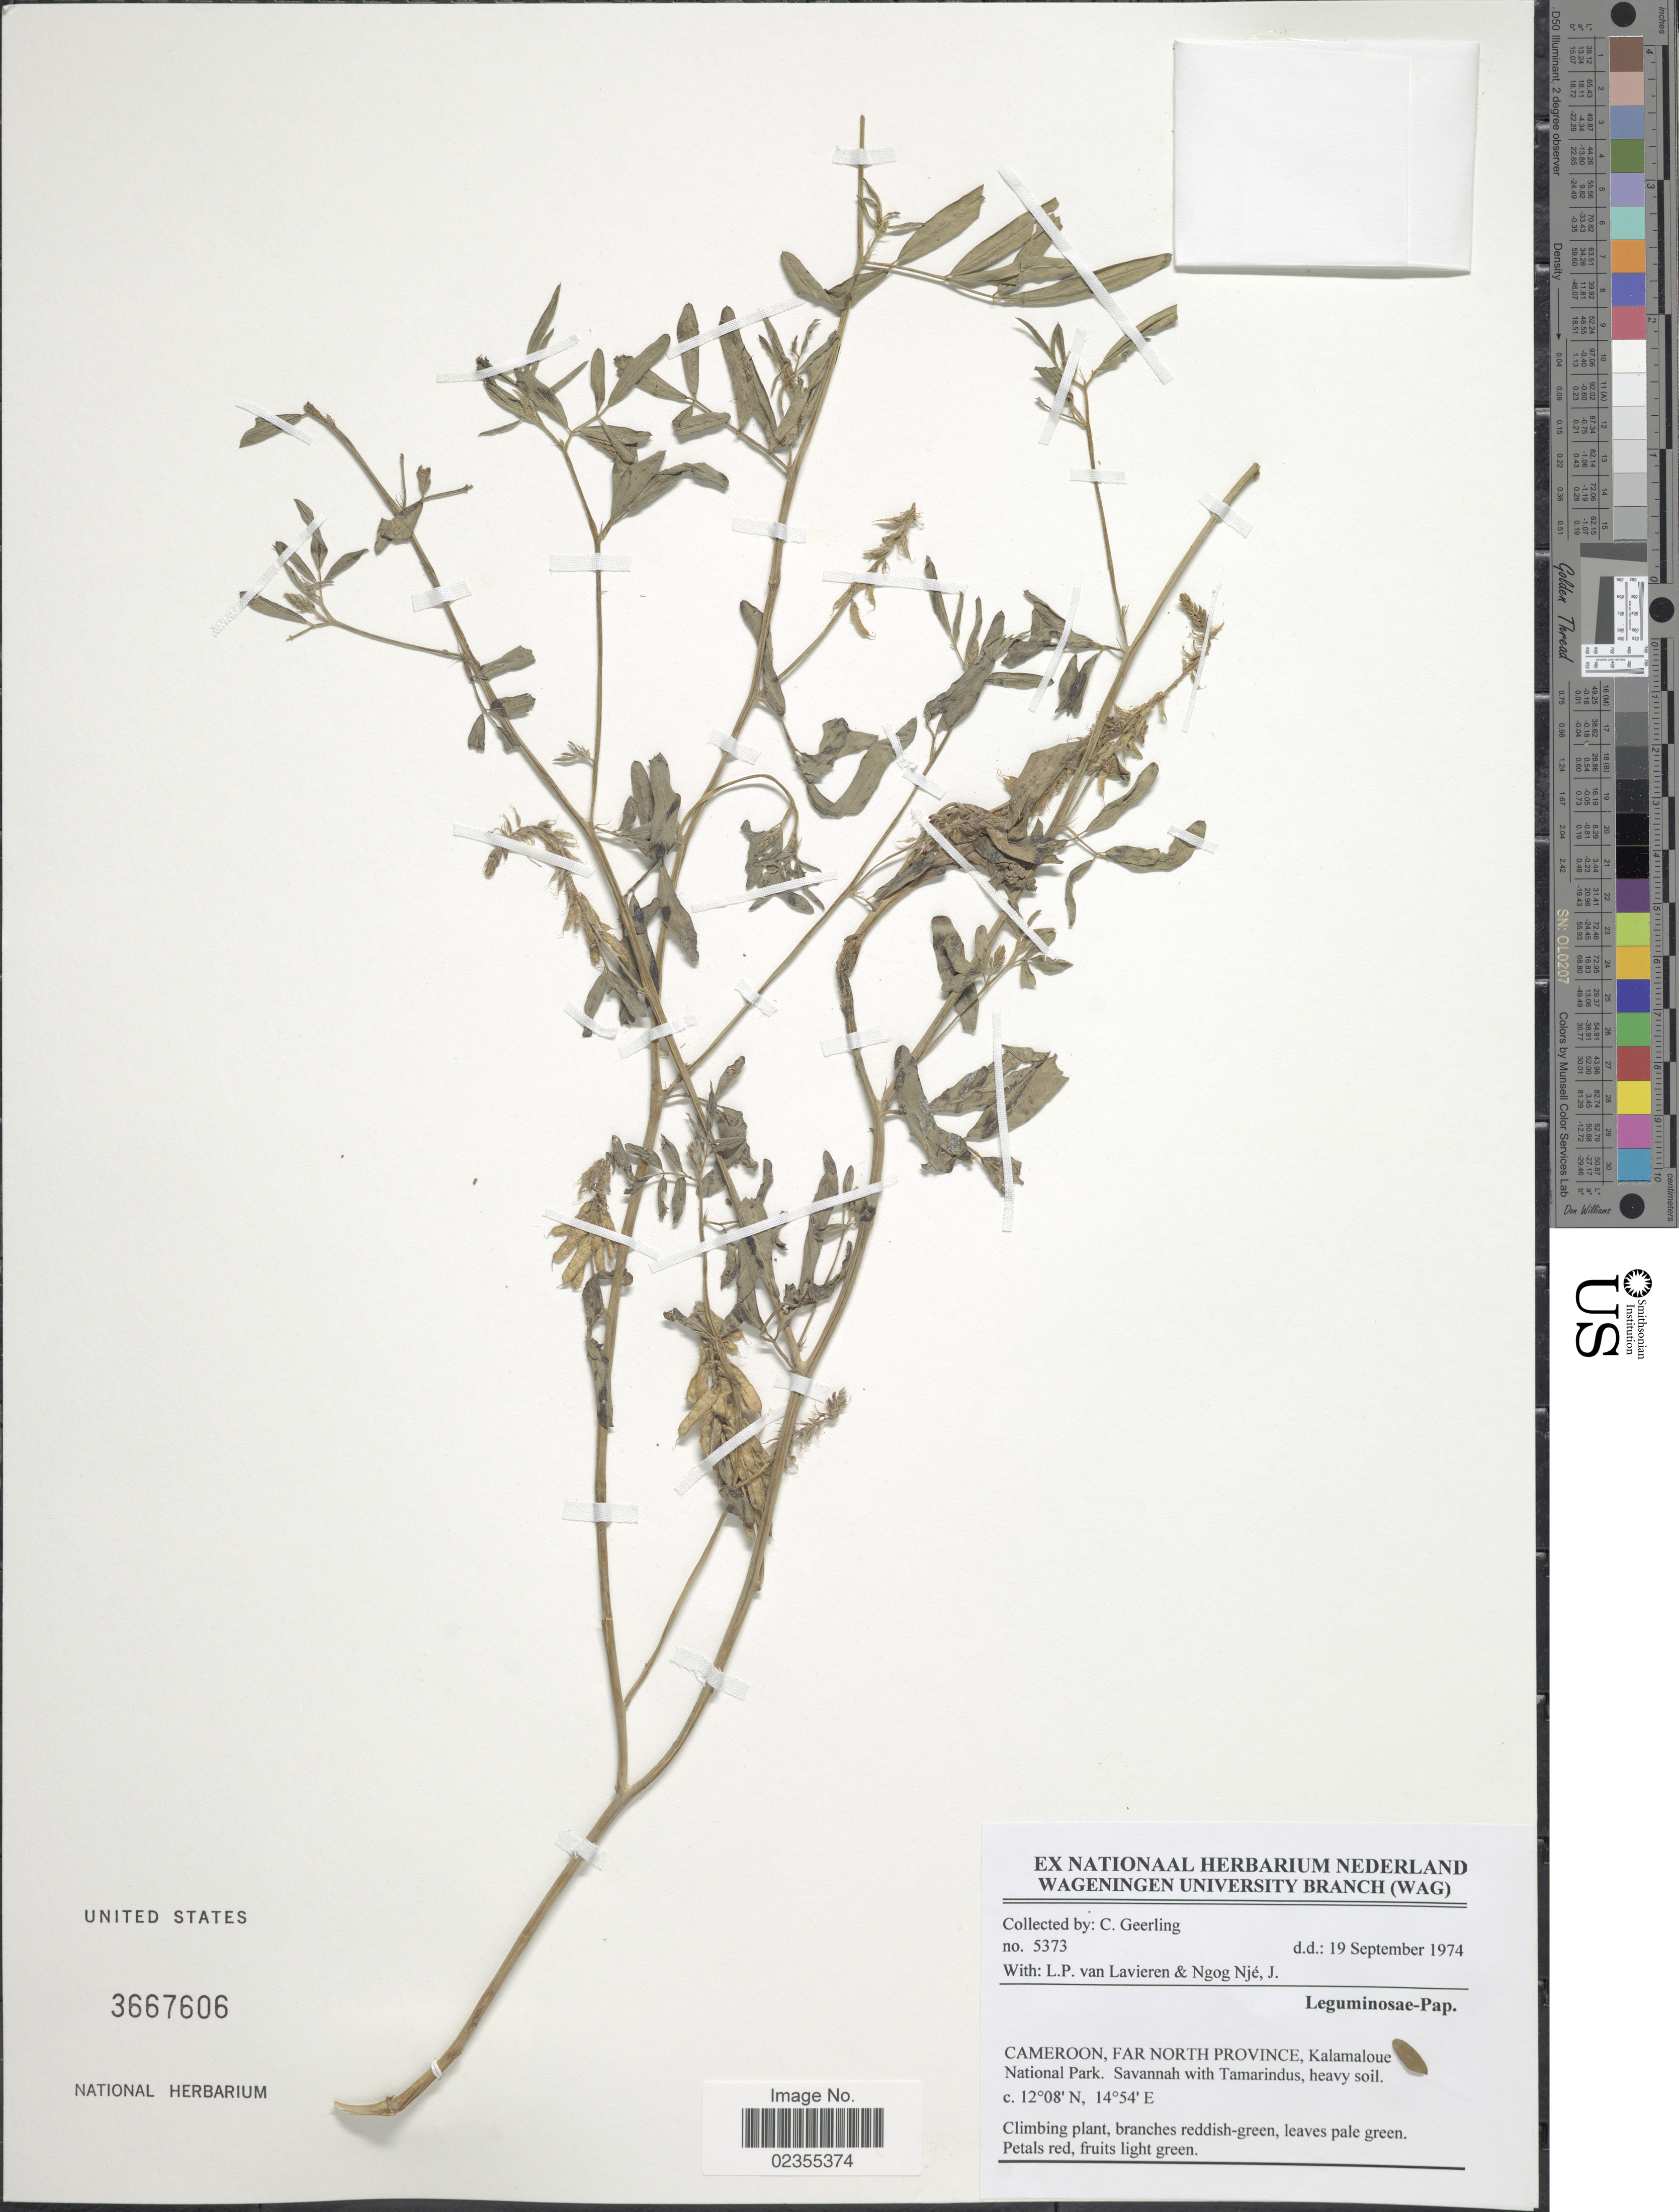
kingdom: Plantae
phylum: Tracheophyta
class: Magnoliopsida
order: Fabales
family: Fabaceae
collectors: C. Geerling, L. Lavieren & J. Ngog Njé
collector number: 5373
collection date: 1974-09-19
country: Cameroon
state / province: Nord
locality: Far North Province, Kalamaloue, National Park.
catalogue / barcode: US 3667606